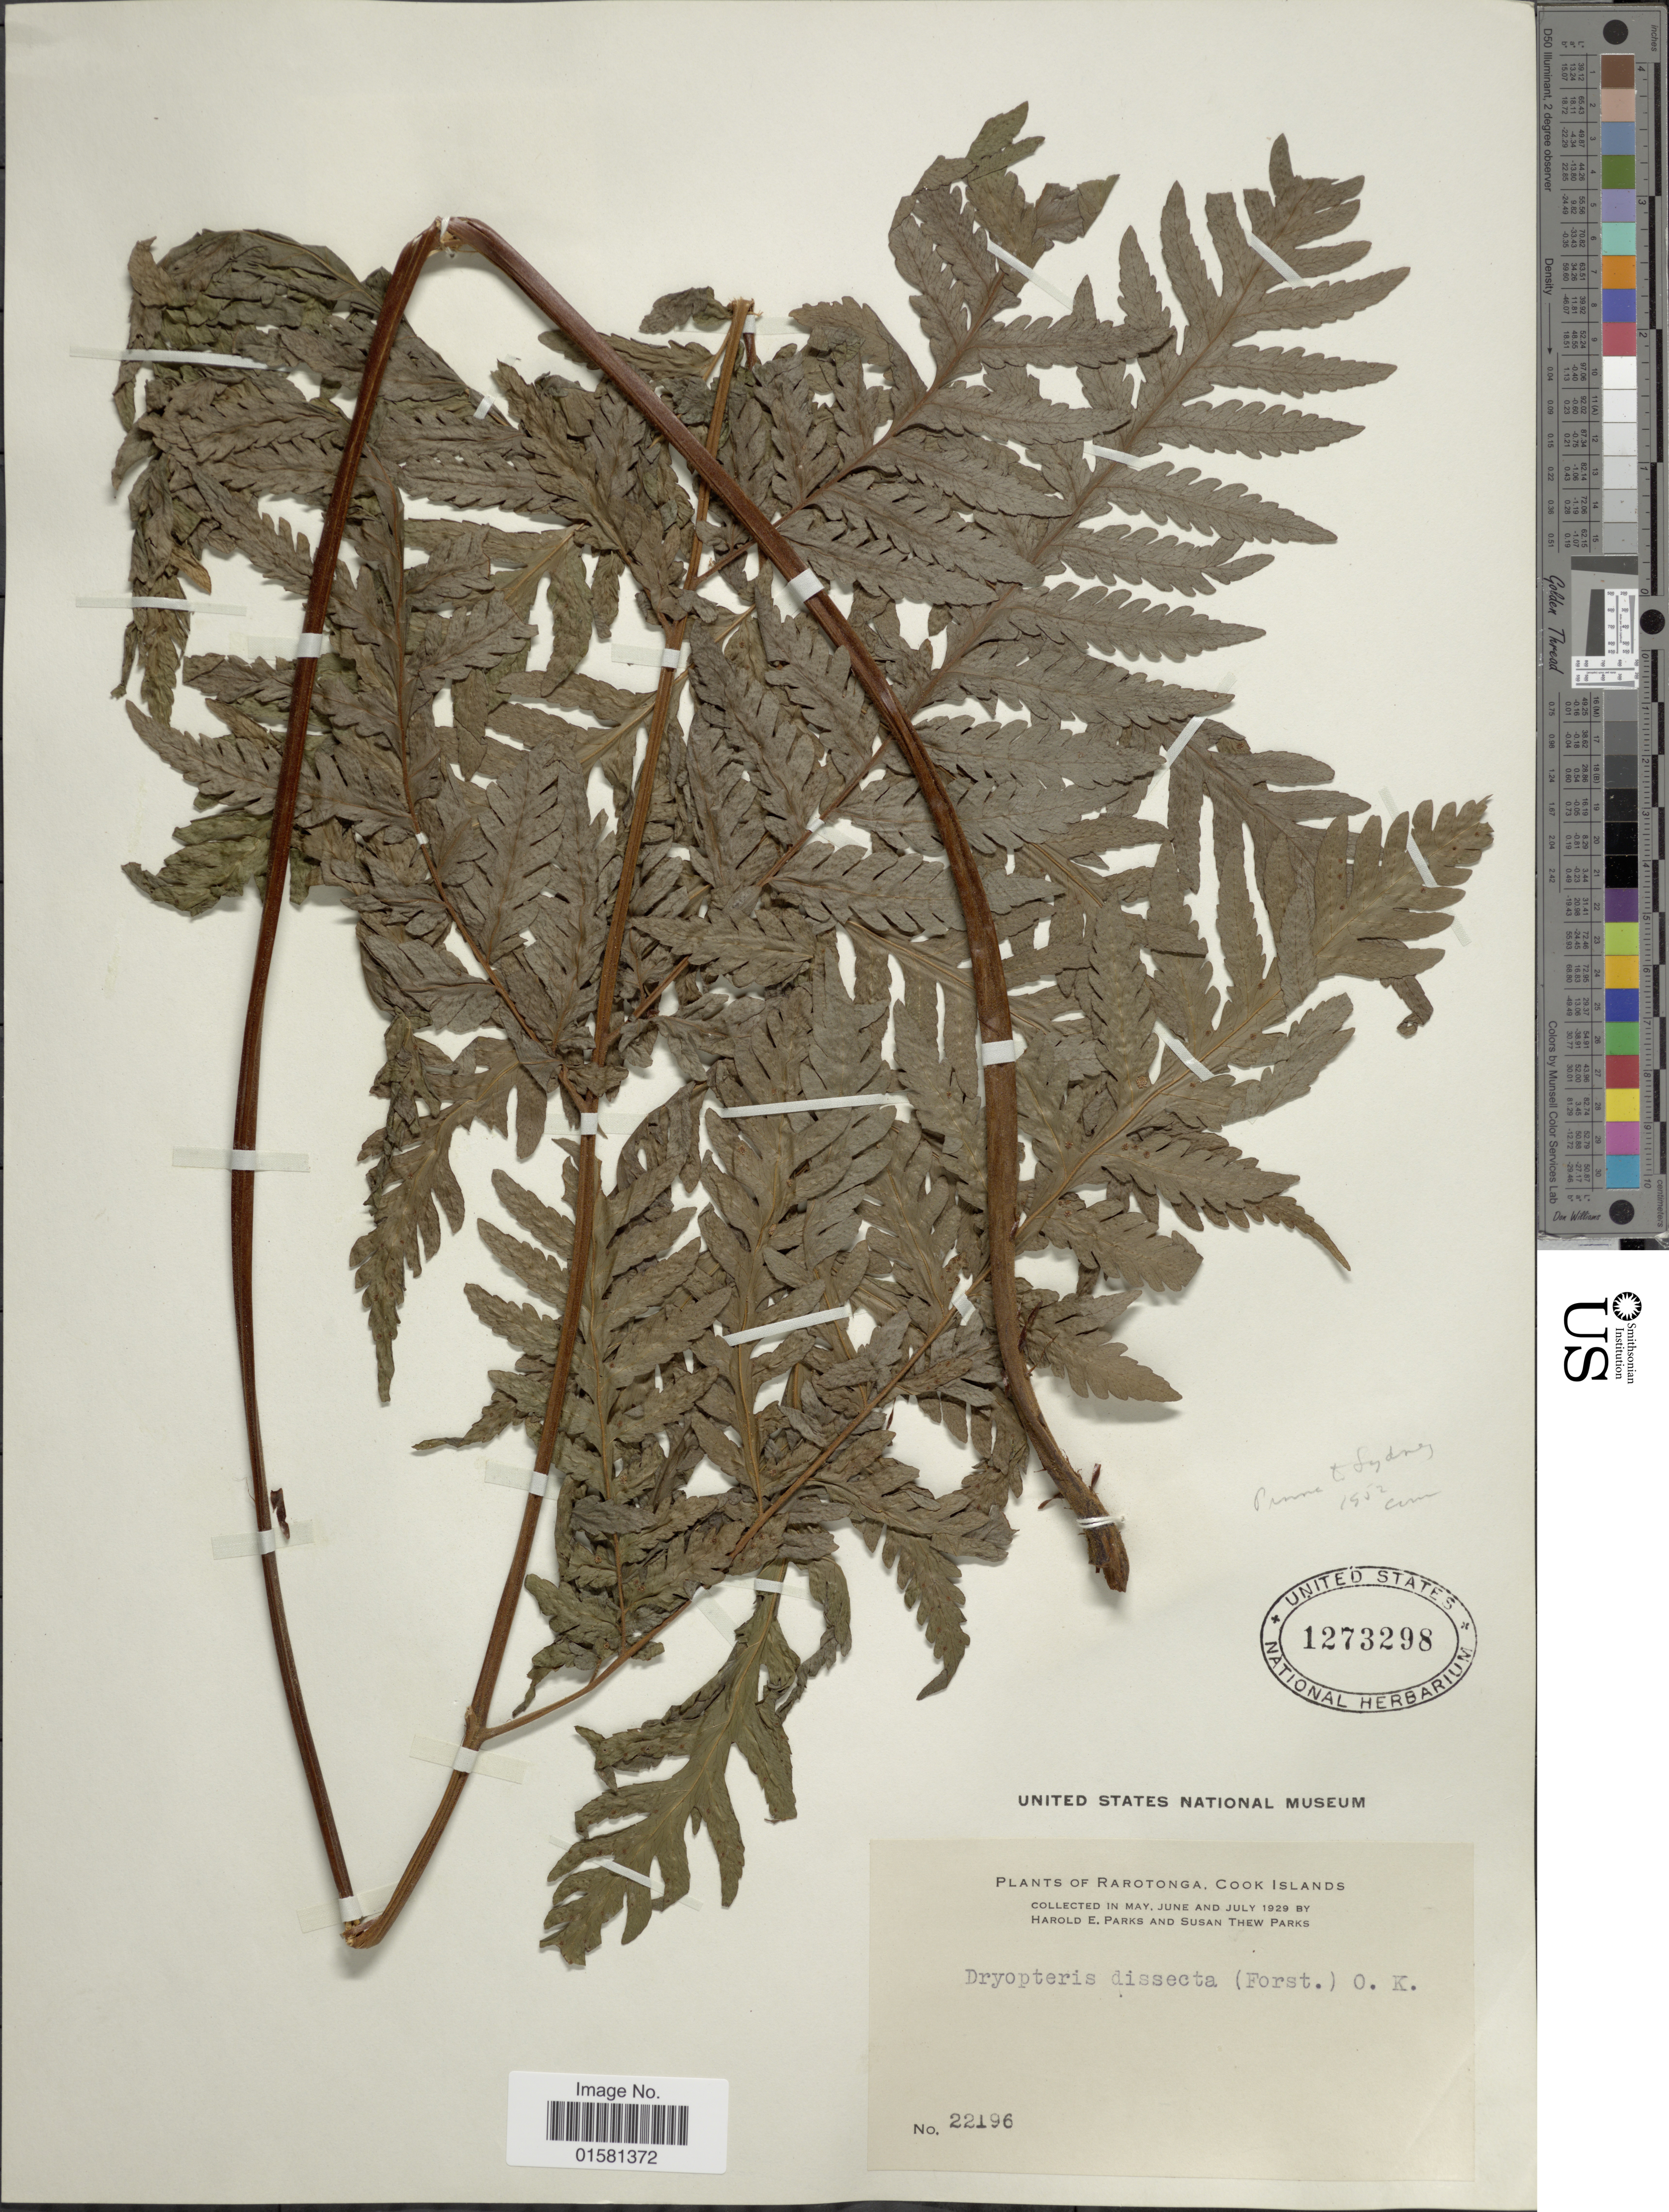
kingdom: Plantae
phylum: Tracheophyta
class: Polypodiopsida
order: Polypodiales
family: Tectariaceae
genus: Tectaria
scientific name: Tectaria dissecta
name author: (G. Forst.) Lellinger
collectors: H. E. Parks & S. Parks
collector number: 22196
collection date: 1929-05/1929-07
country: Cook Islands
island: Rarotonga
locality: Rarotonga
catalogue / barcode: US 1273298